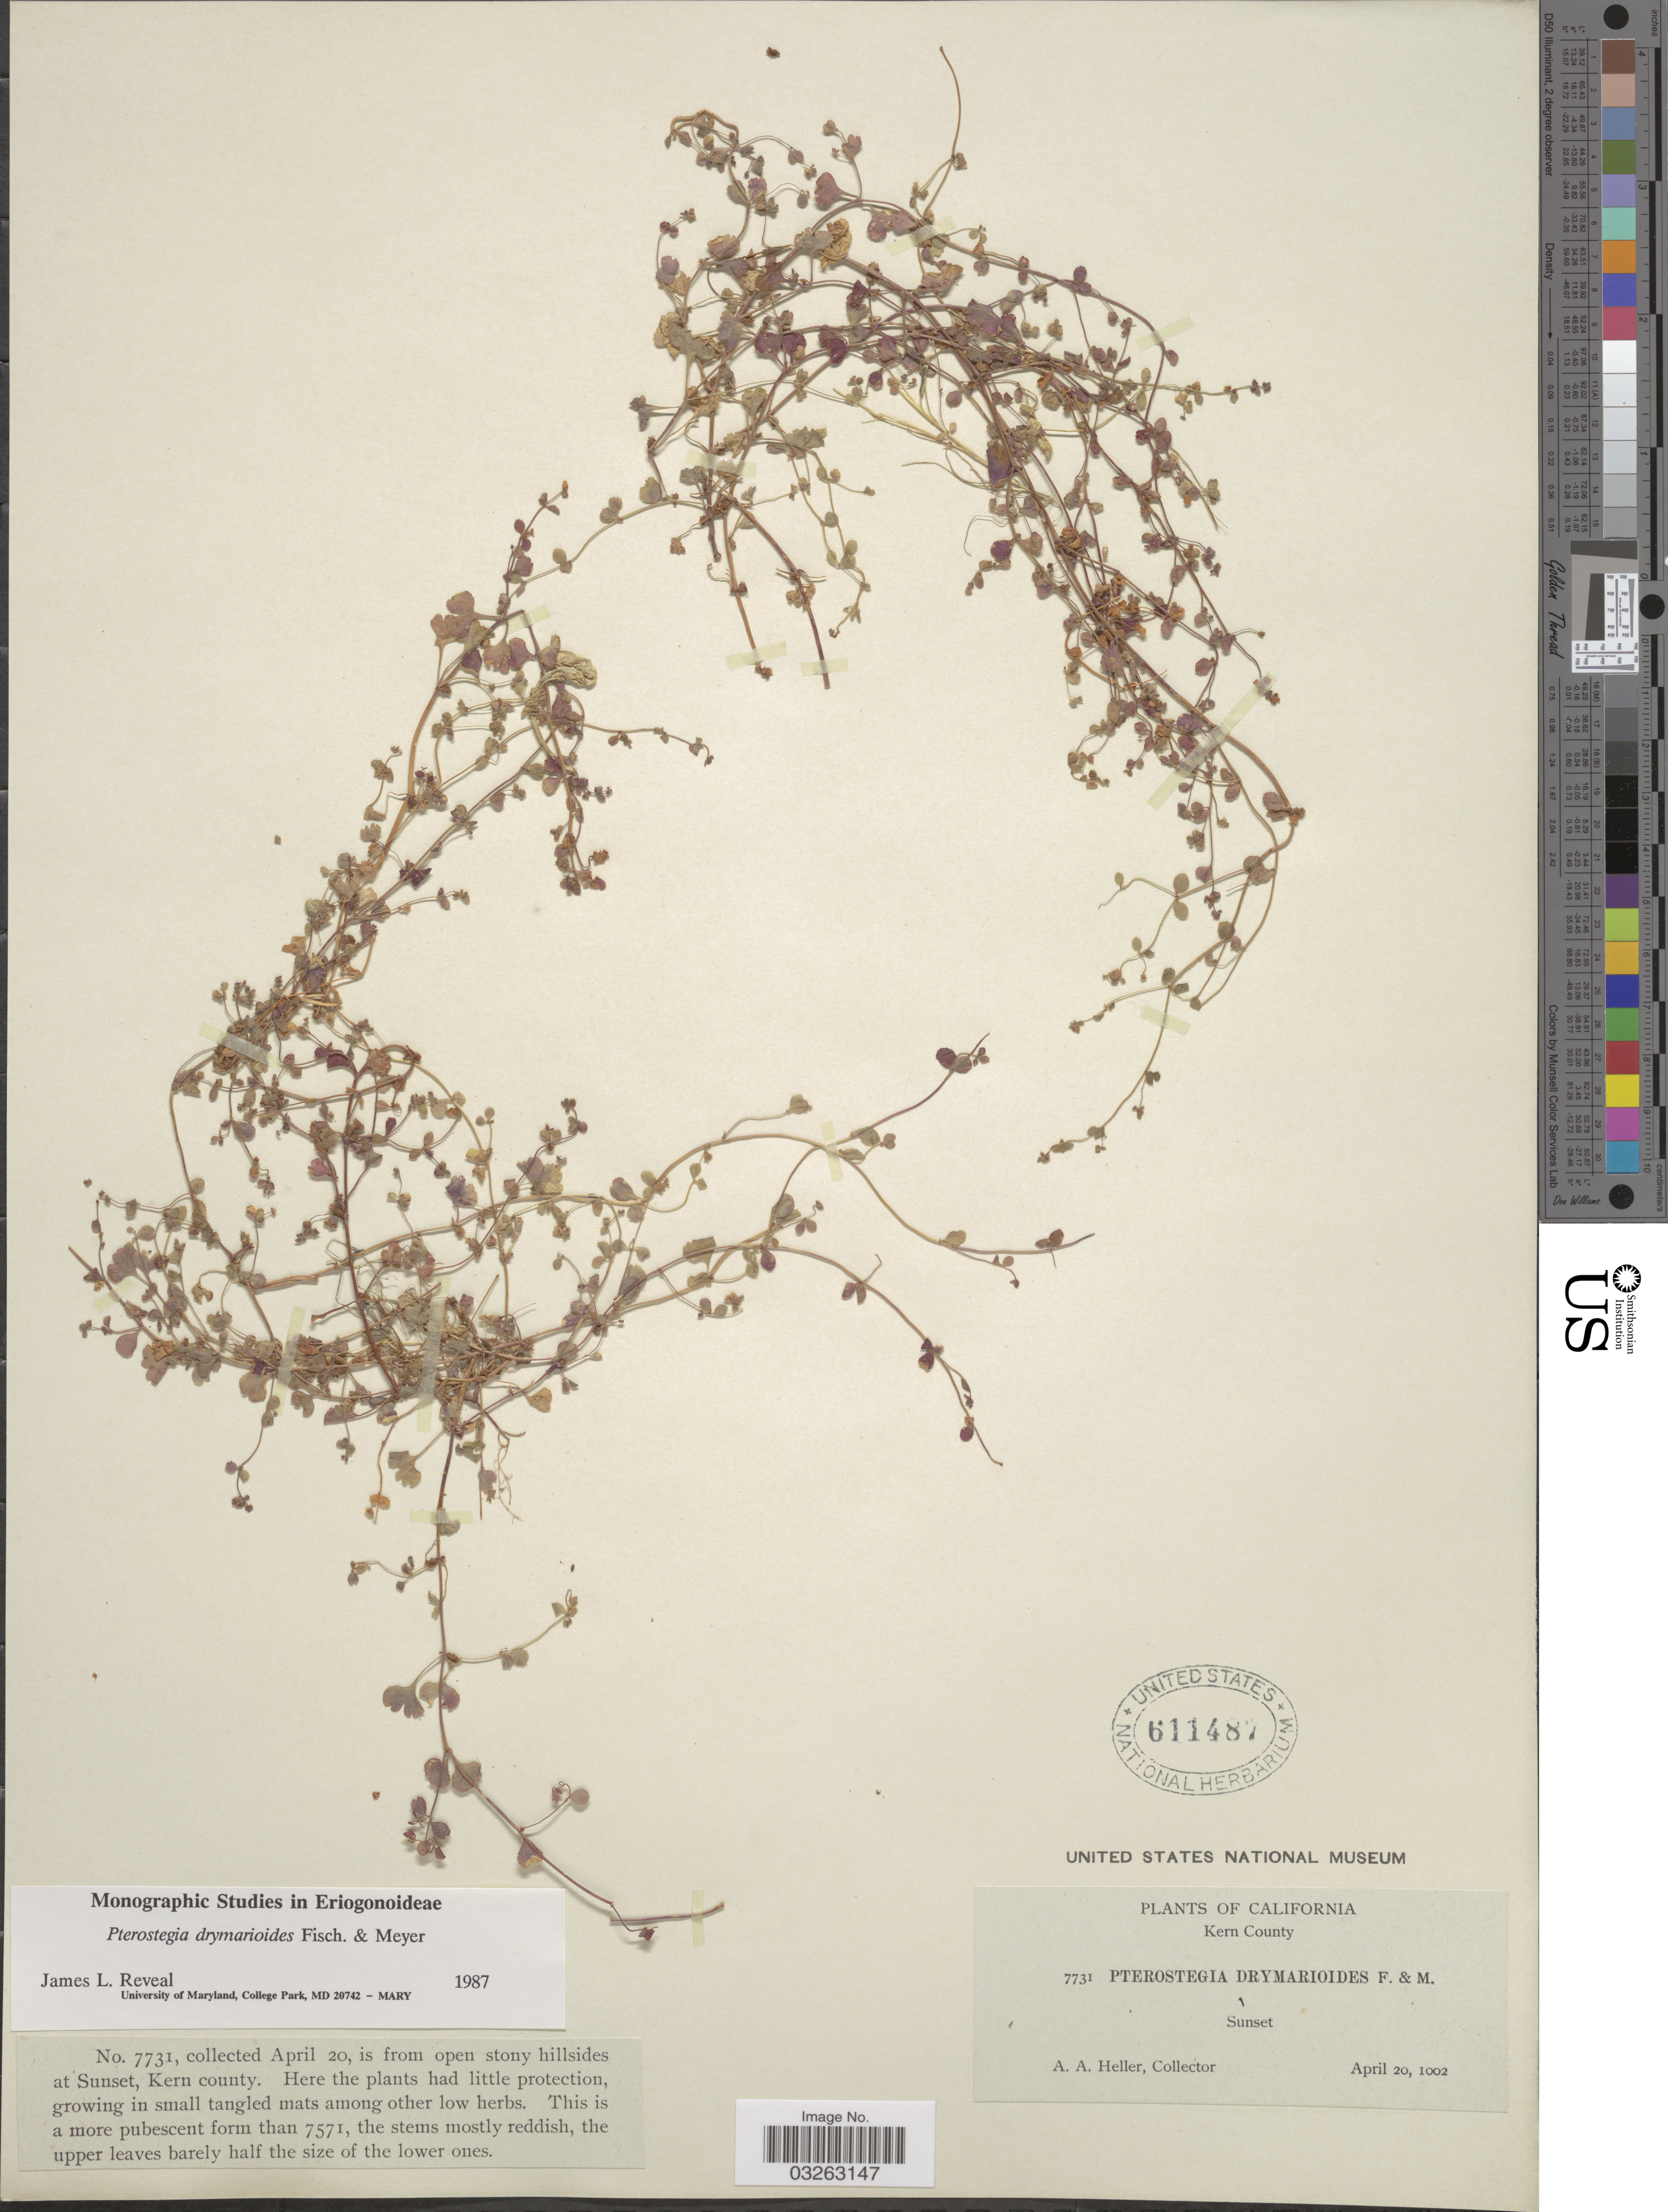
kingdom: Plantae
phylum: Tracheophyta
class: Magnoliopsida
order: Caryophyllales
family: Polygonaceae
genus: Pterostegia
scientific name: Pterostegia drymarioides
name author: Fisch. & C.A. Mey.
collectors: A. A. Heller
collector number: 7731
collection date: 1902-04-20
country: United States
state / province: California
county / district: Kern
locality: Kern County, Sunset.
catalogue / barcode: US 611487